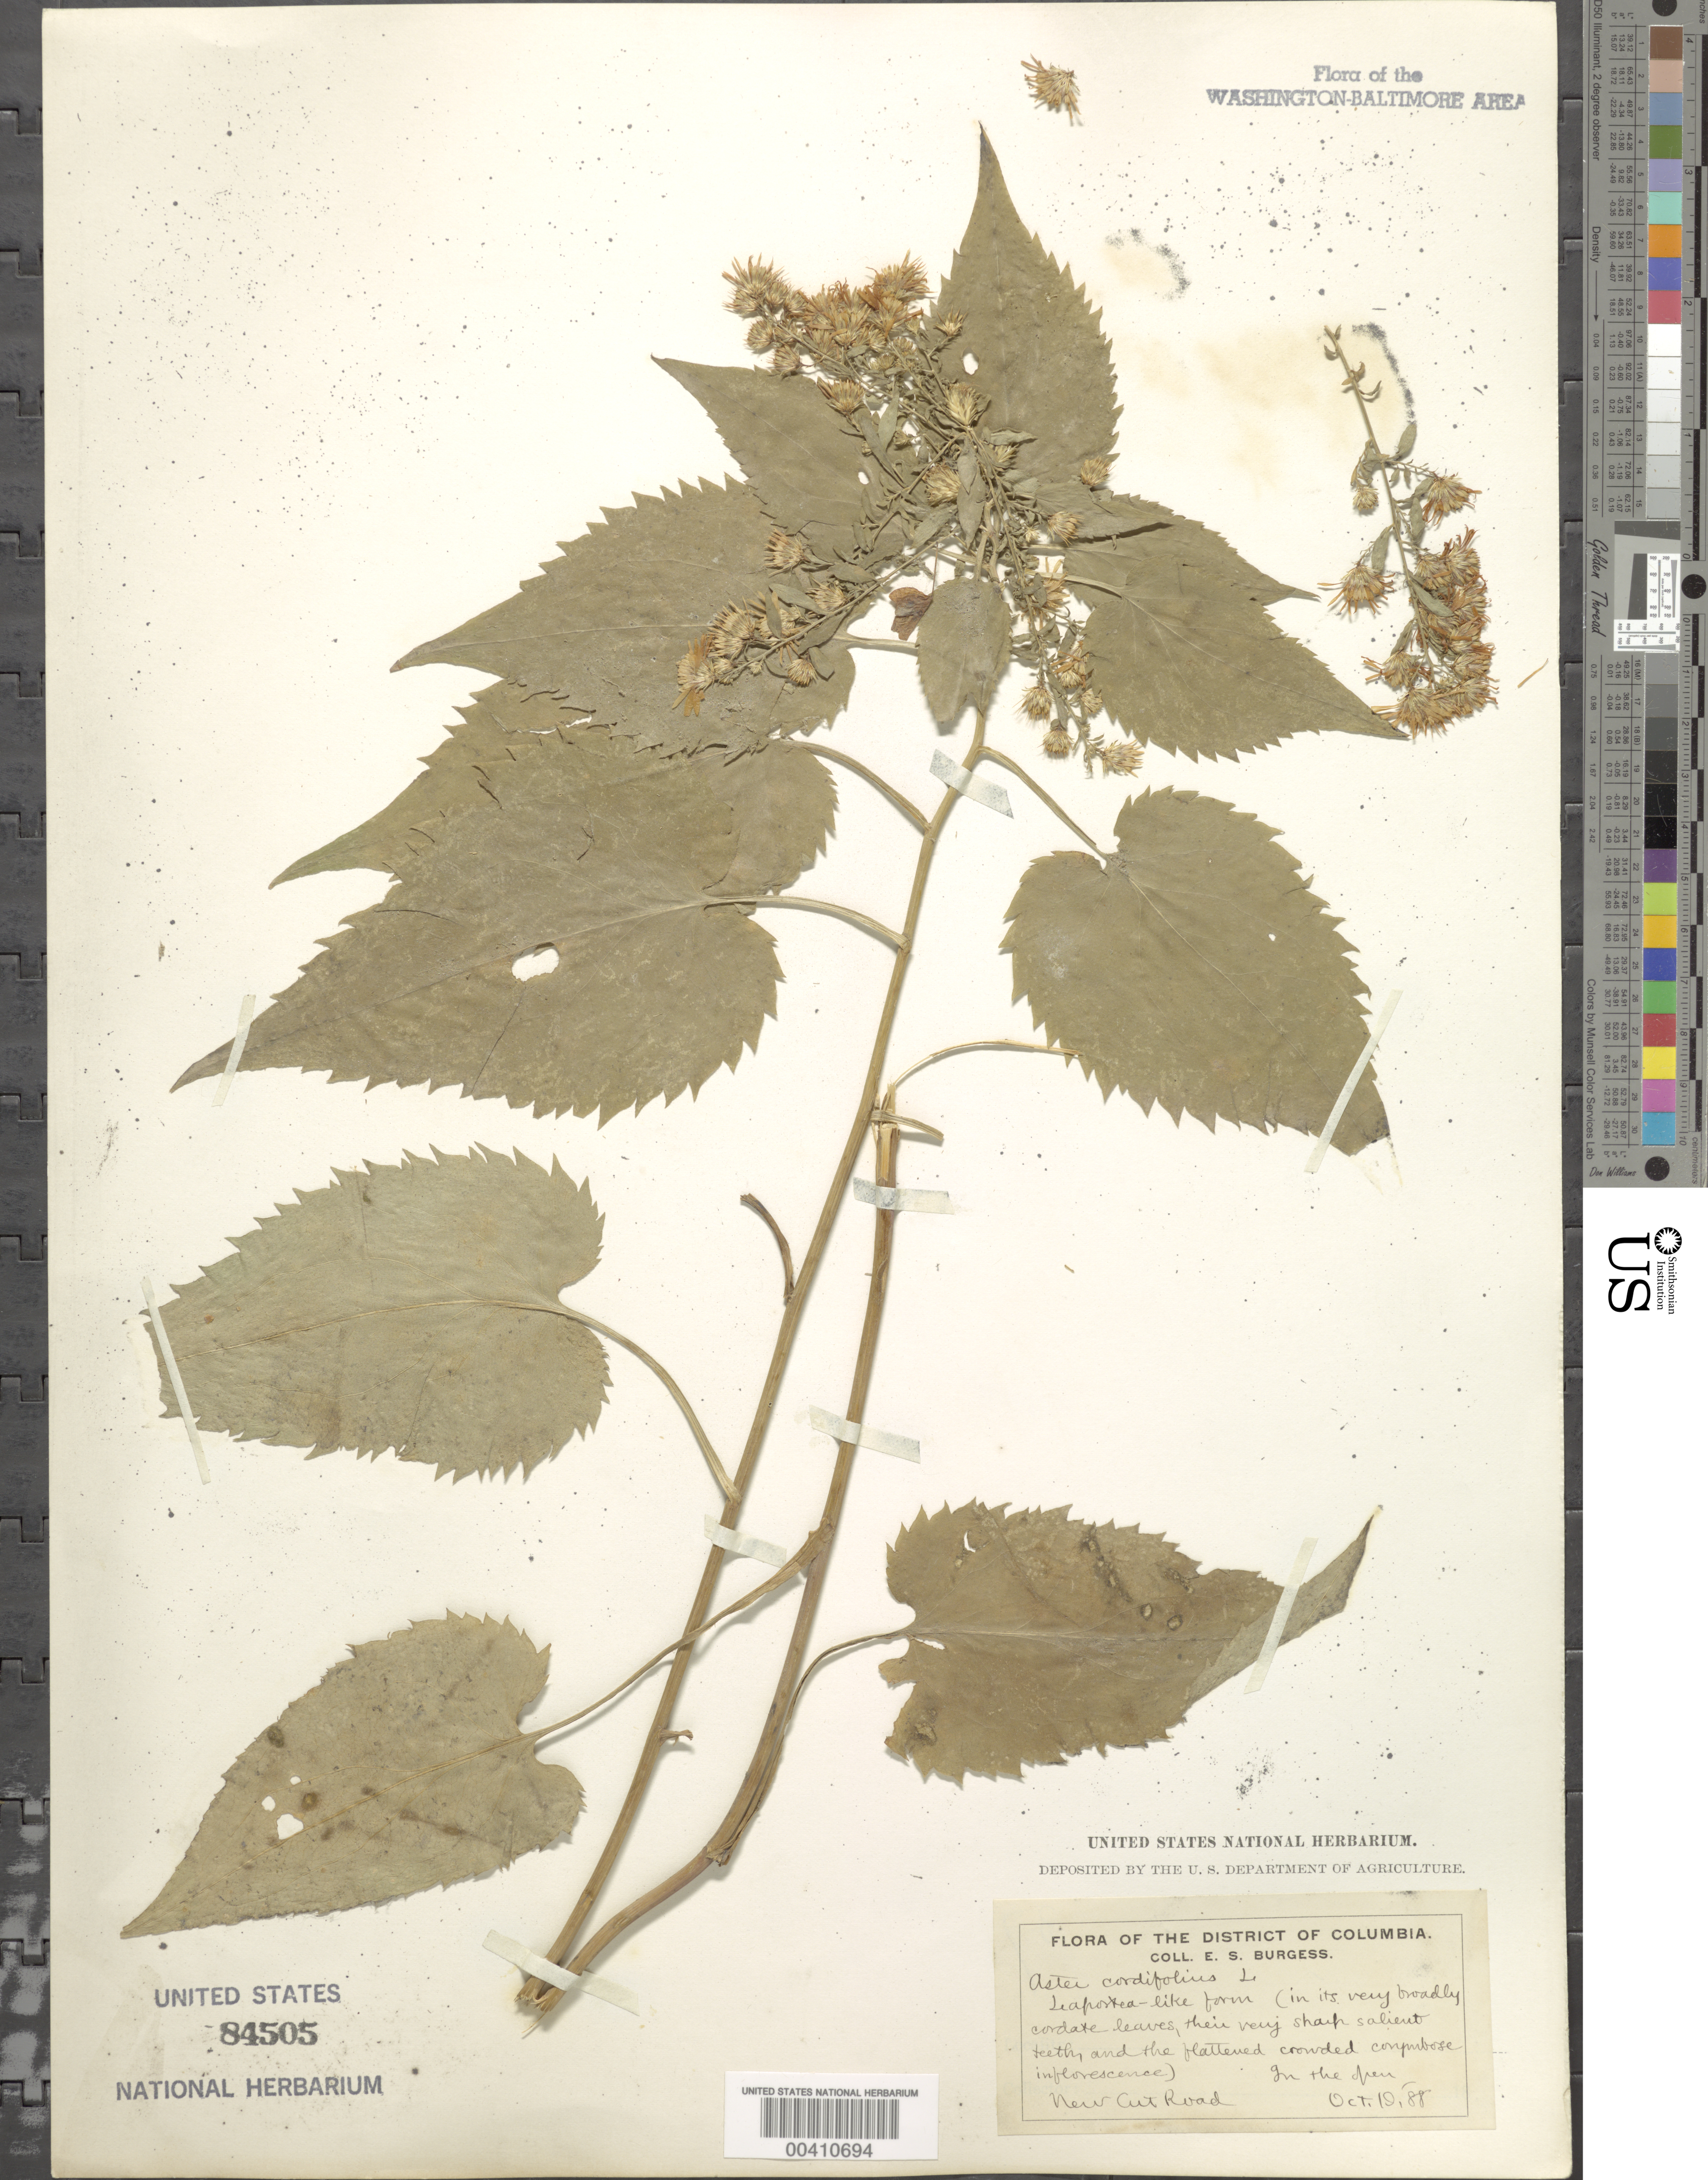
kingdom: Plantae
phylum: Tracheophyta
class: Magnoliopsida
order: Asterales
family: Asteraceae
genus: Symphyotrichum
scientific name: Symphyotrichum cordifolium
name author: (L.) G.L. Nesom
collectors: E. Burgess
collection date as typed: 19 Oct 1888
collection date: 1888-10-19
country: United States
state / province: District of Columbia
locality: New Cut Road Glover Archbold Park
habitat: In the open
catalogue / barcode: US 84505